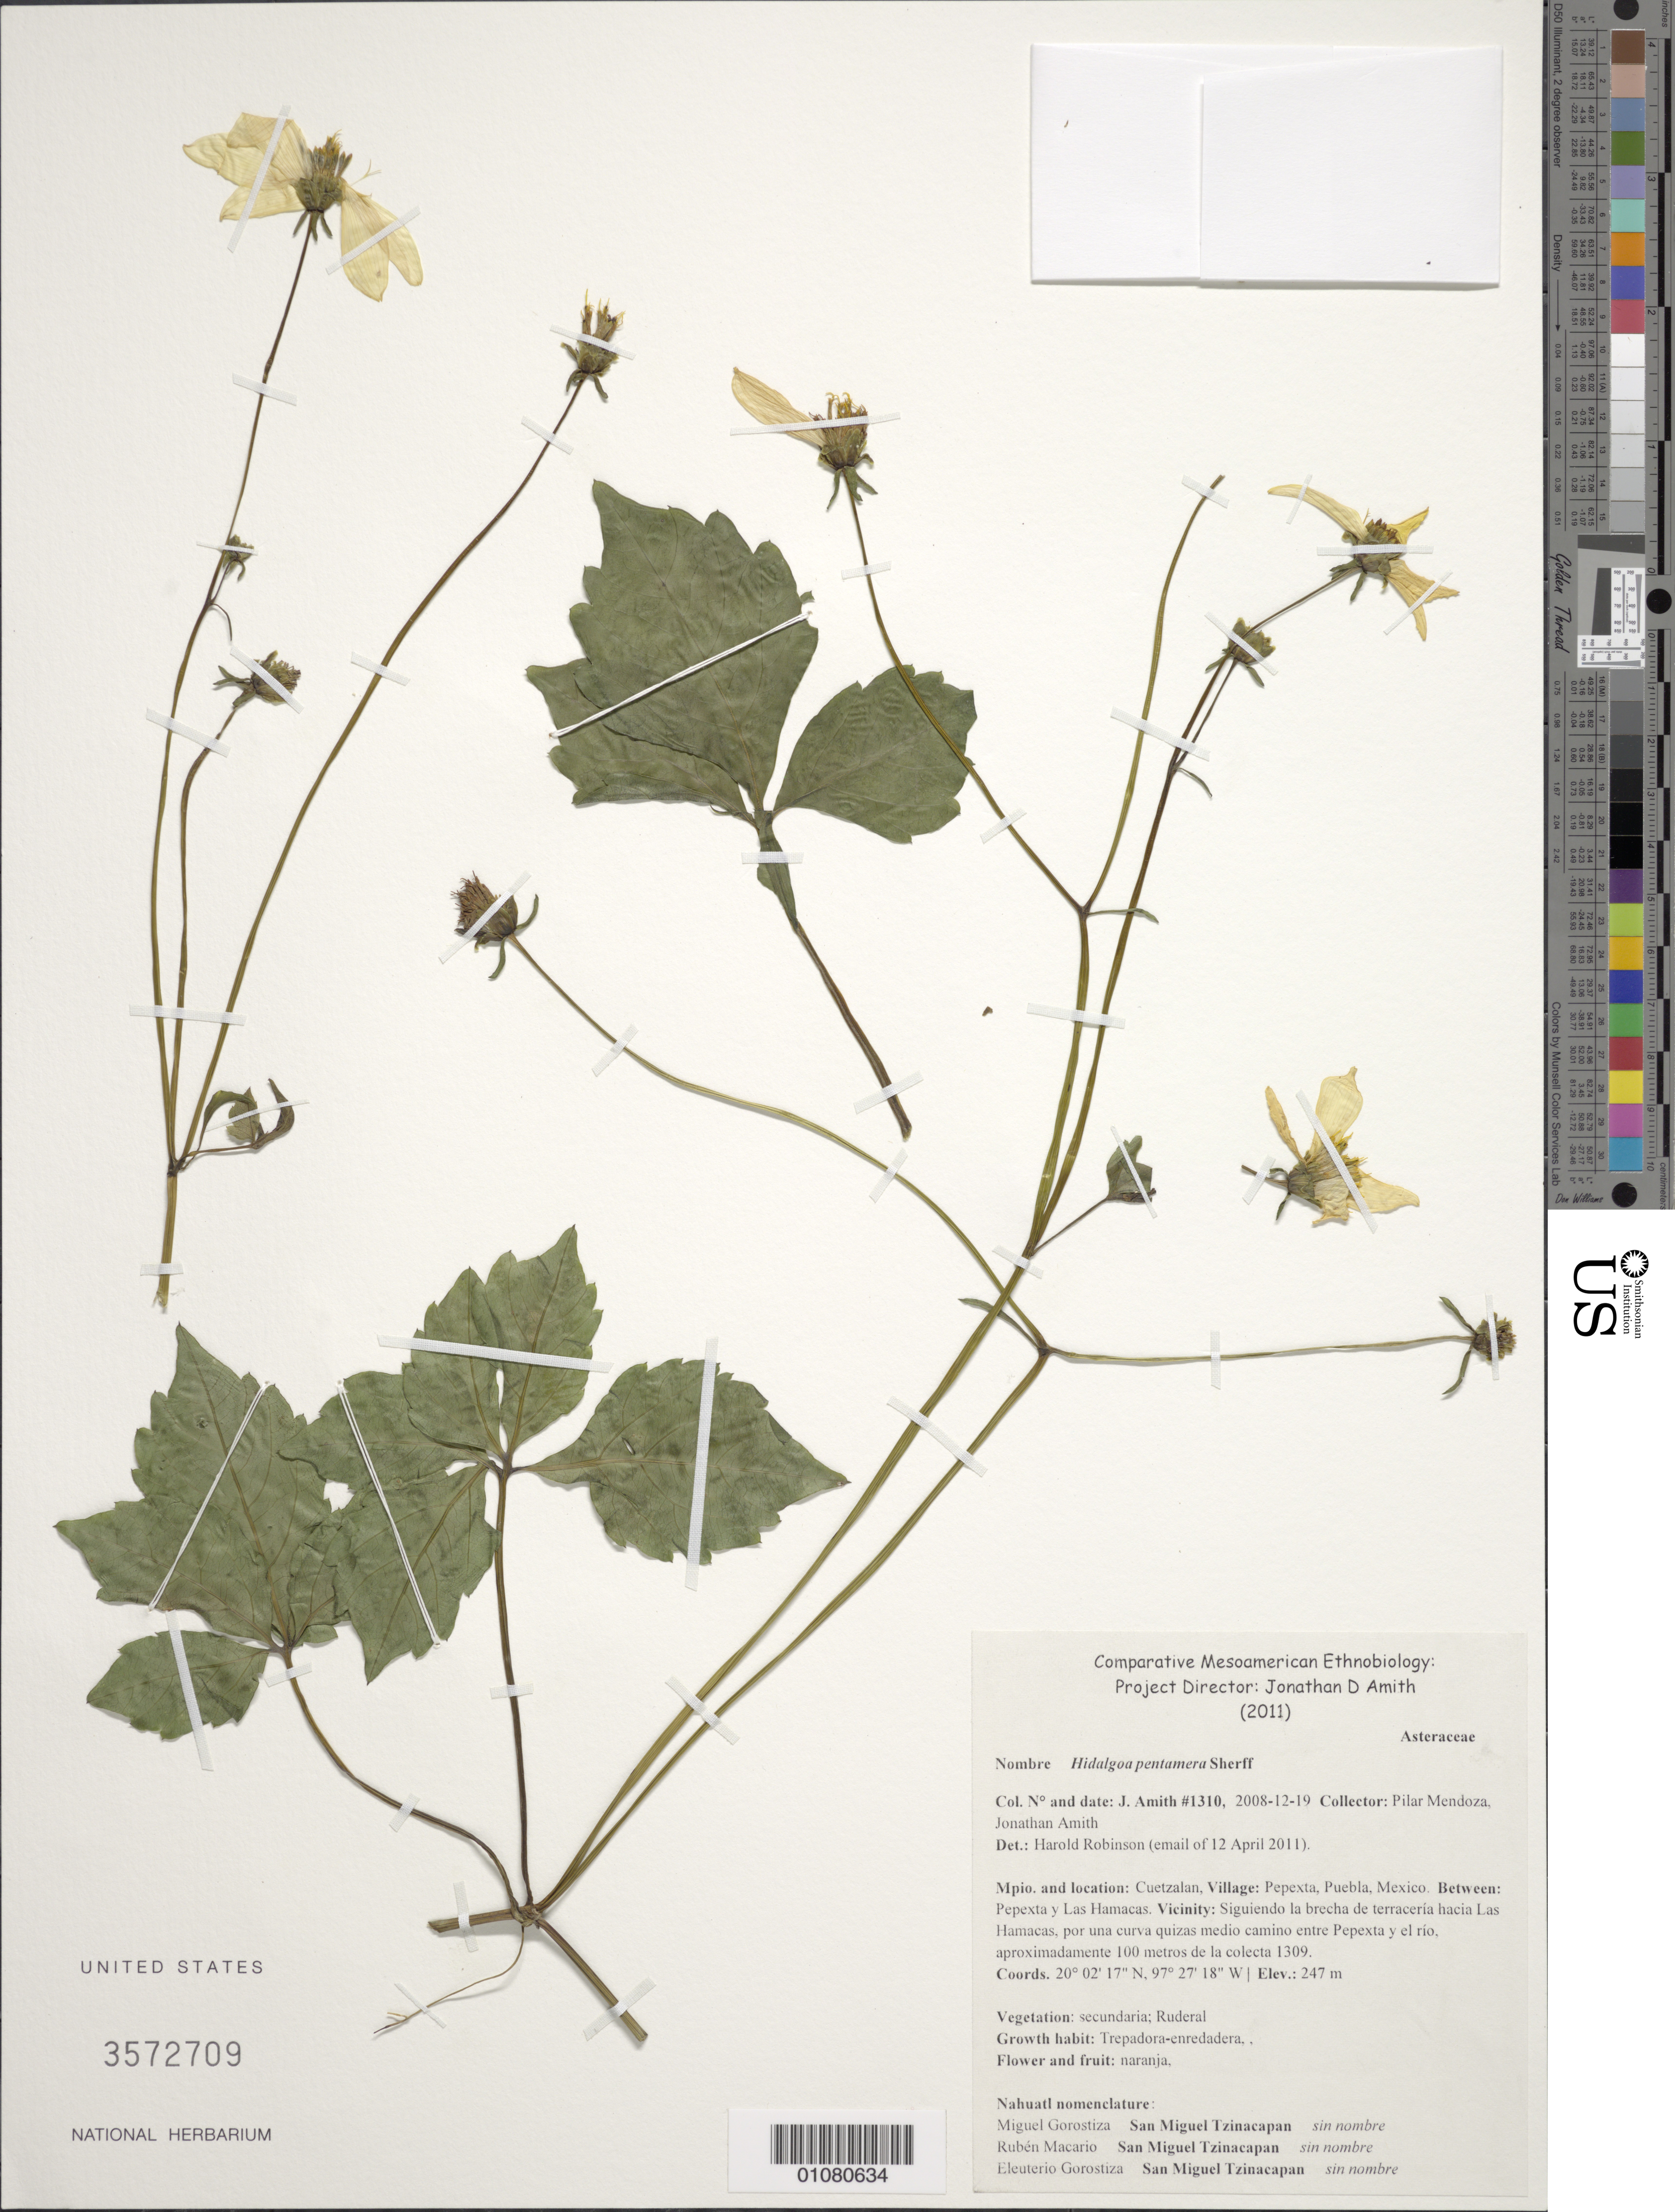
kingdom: Plantae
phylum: Tracheophyta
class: Magnoliopsida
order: Asterales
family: Asteraceae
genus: Hidalgoa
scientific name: Hidalgoa pentamera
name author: Sherff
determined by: Robinson, Harold E., (US)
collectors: J. D. Amith & P. Mendoza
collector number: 1310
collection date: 2008-12-19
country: Mexico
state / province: Puebla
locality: Pepexta, Cuetzalan, Puebal; between Pepexta y Las Hamacas; vic Siguiendo la brecha de terraceria hacia Las Hamacas, por una curva quizas medio camino entre Pepexta ye el rio, aprox 100m de la colecta 1309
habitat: Vegetation secundaria; Ruderal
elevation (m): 247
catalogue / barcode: US 3572709